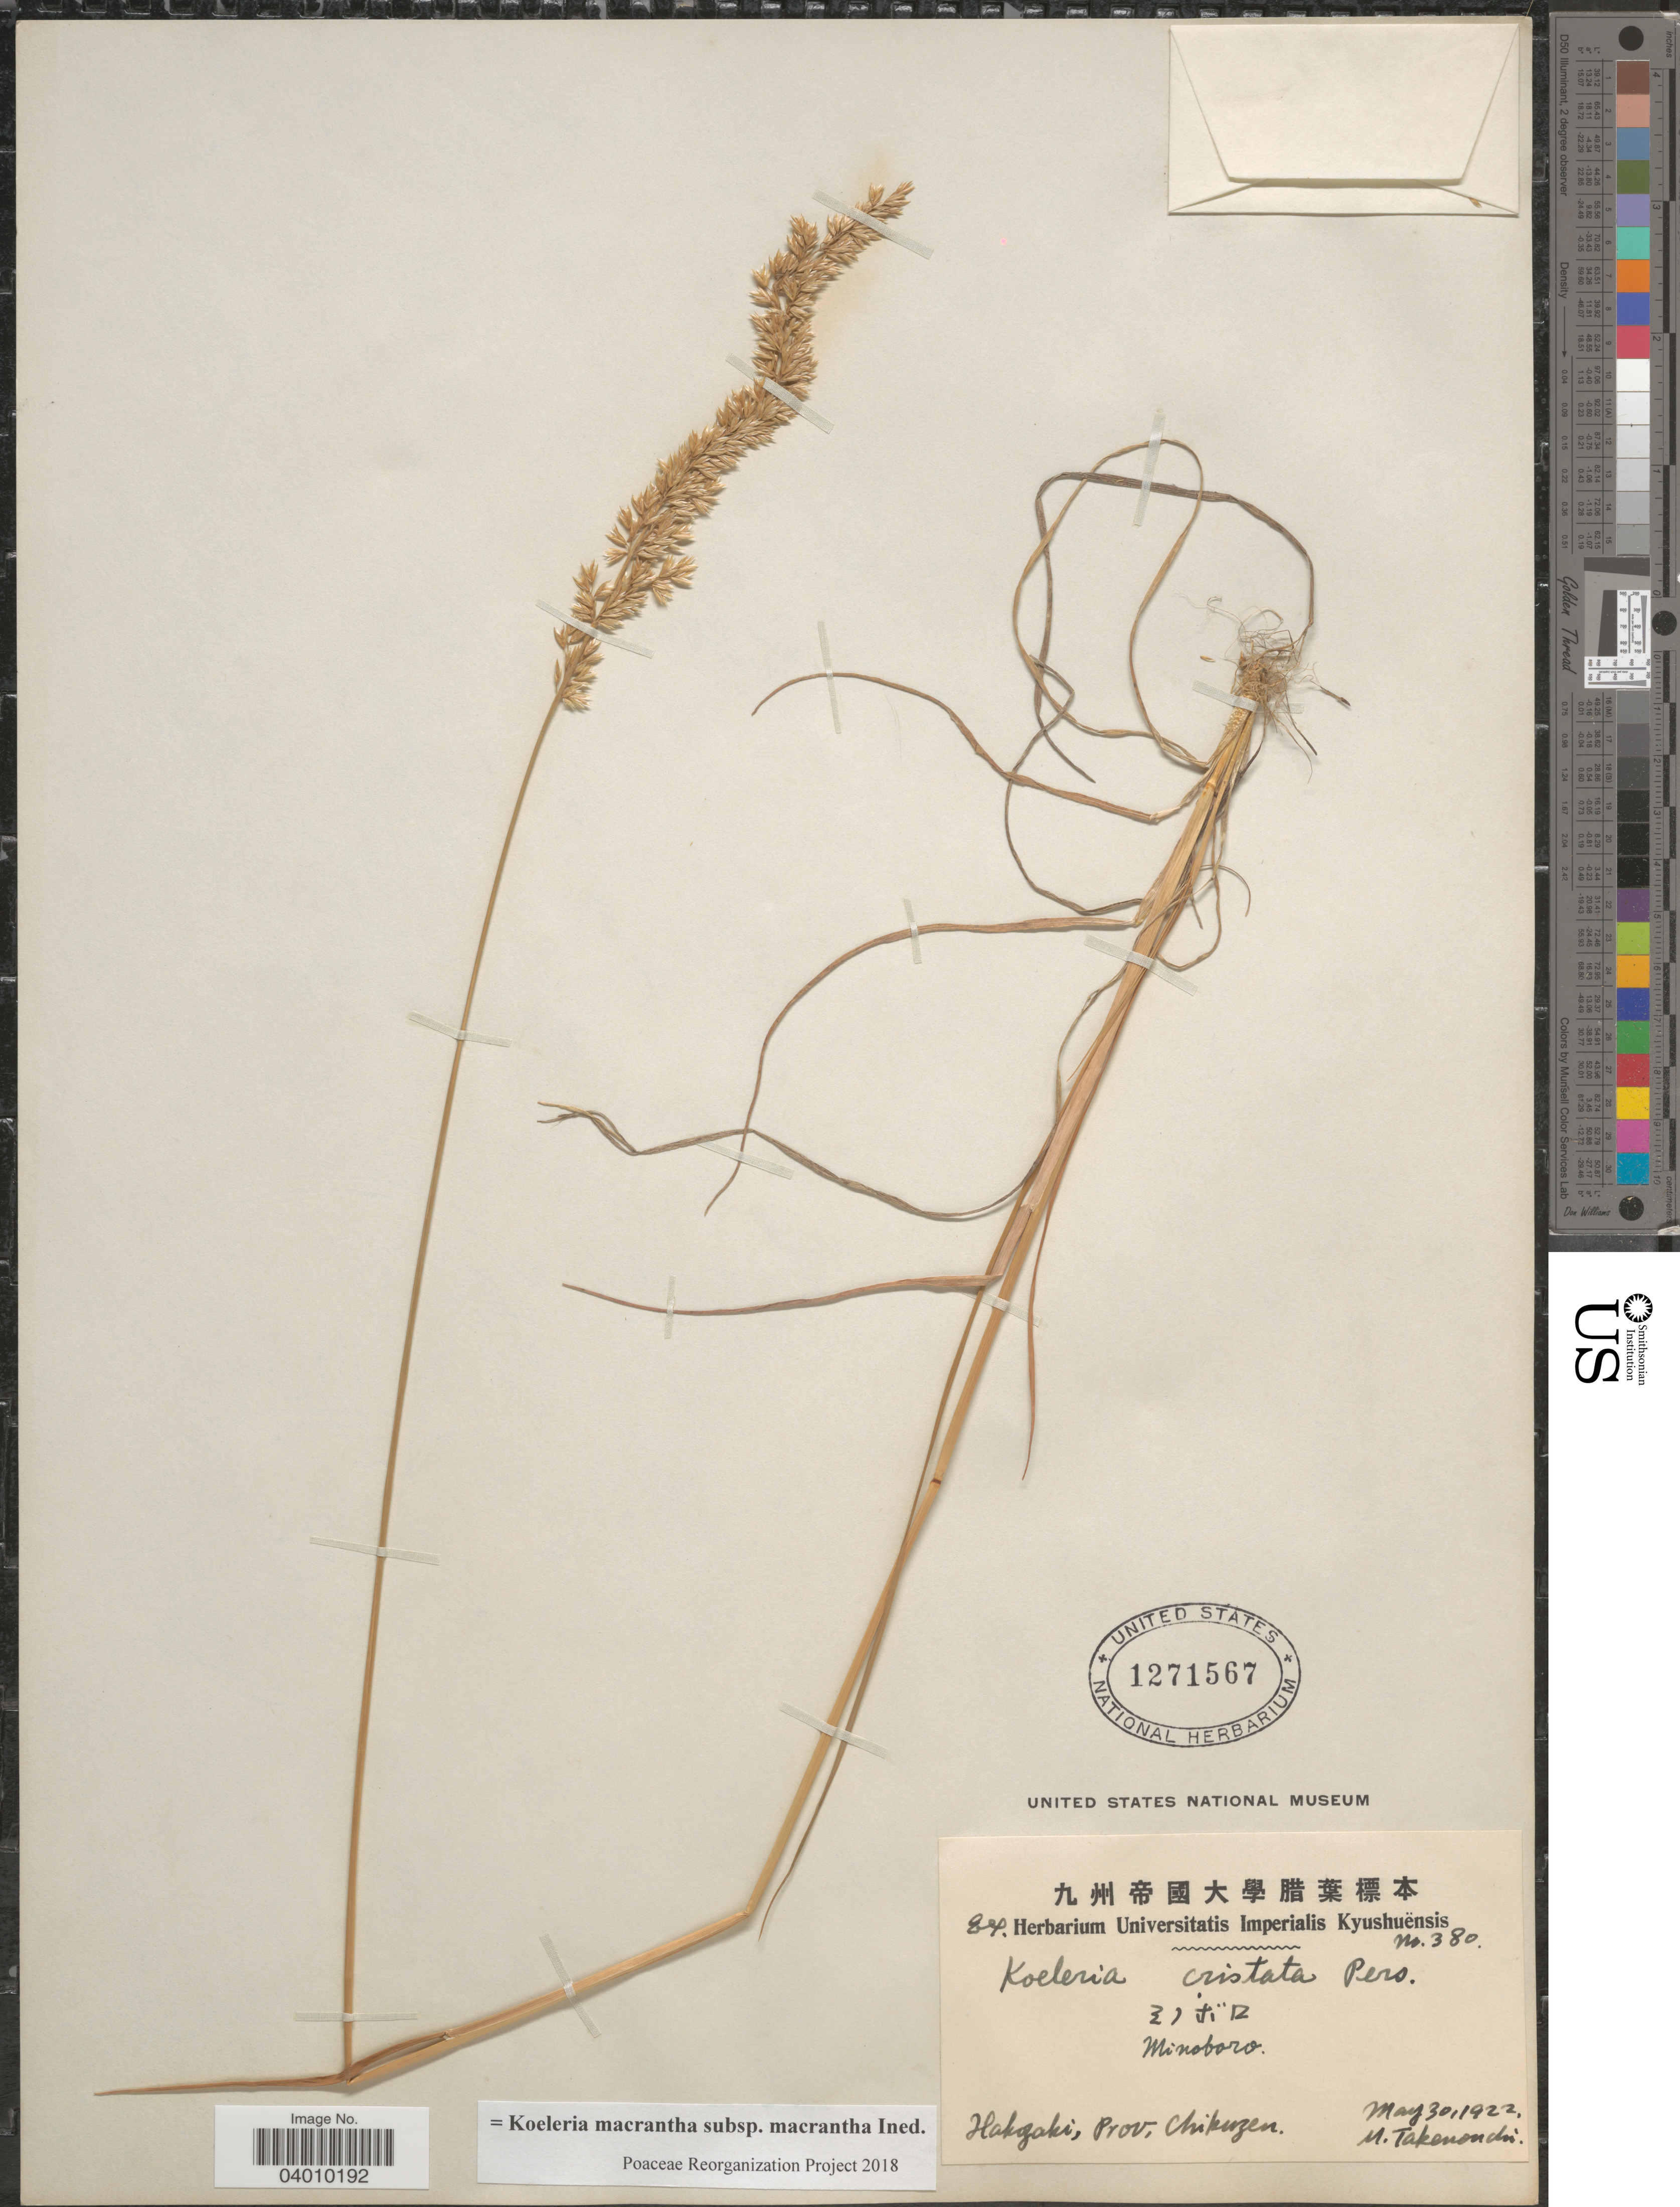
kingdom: Plantae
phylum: Tracheophyta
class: Liliopsida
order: Poales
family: Poaceae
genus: Koeleria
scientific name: Koeleria macrantha subsp. macrantha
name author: (Ledeb.) Schult.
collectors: M. Takenouchi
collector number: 380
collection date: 1922-05-30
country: Japan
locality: Hakozaki, Prov. Chikuzen.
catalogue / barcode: US 1271567